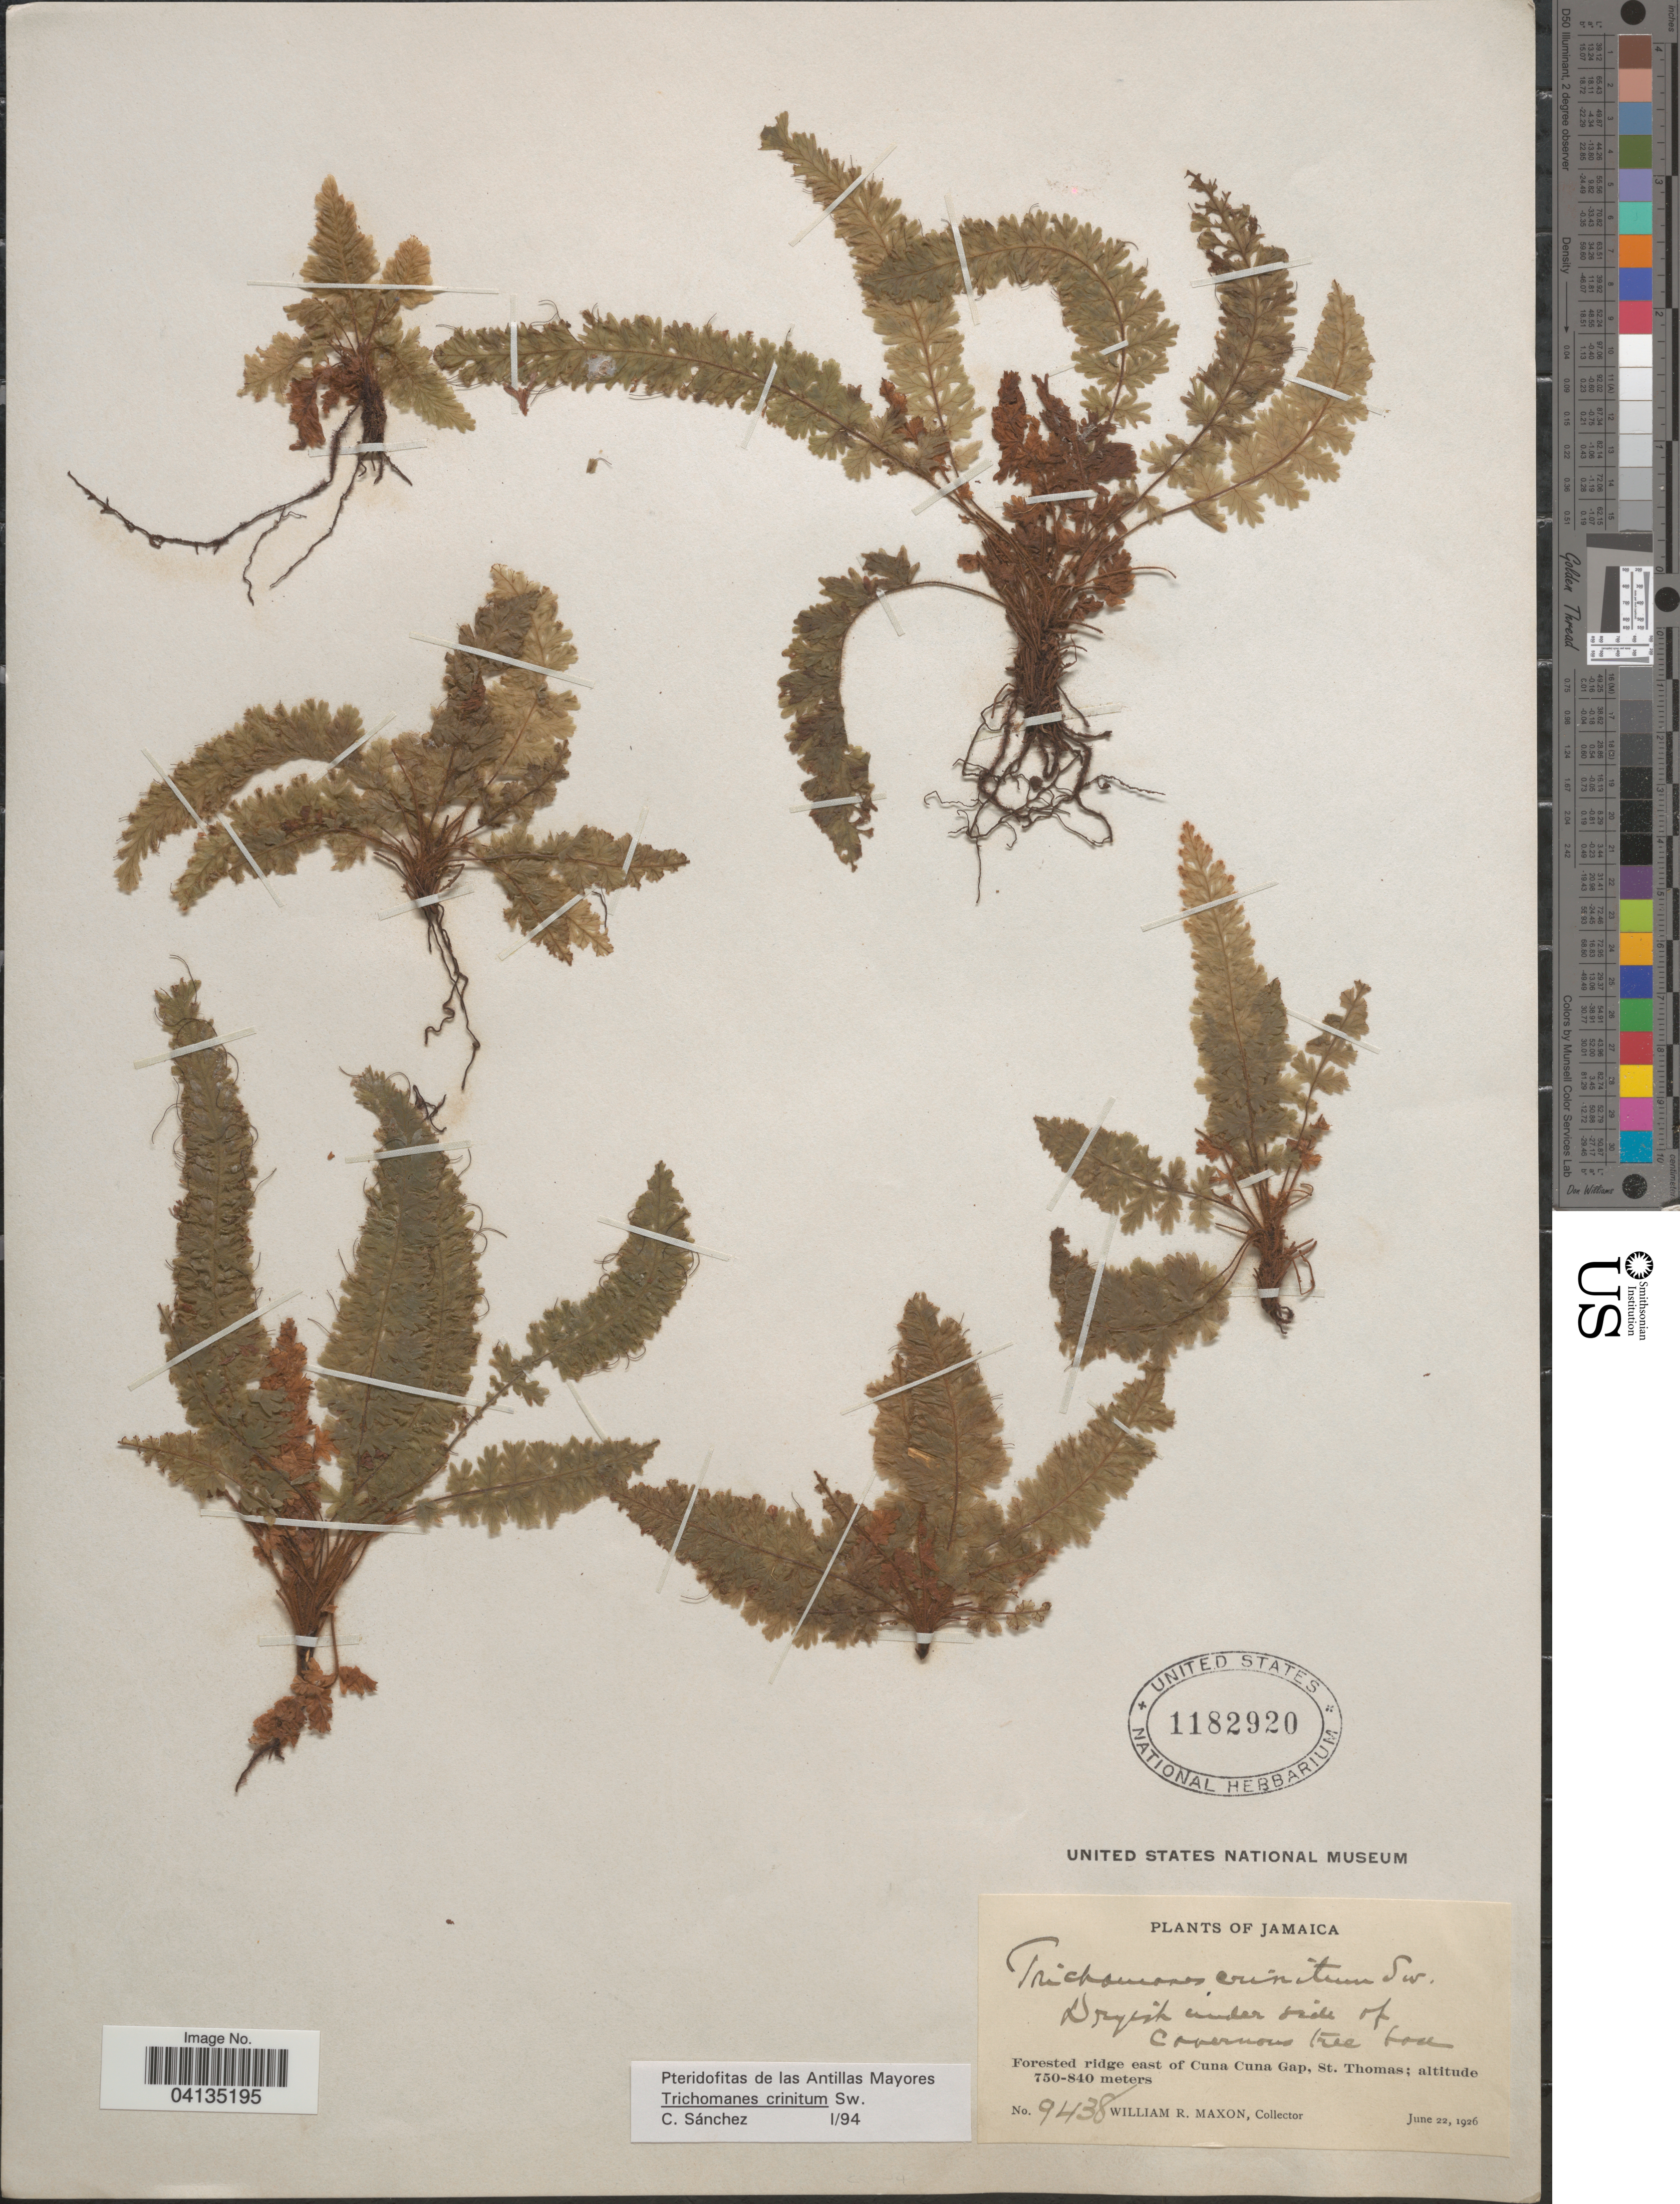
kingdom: Plantae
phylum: Tracheophyta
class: Polypodiopsida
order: Hymenophyllales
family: Hymenophyllaceae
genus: Trichomanes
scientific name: Trichomanes crinitum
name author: Sw.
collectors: W. R. Maxon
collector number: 9438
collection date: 1926-06-22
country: Jamaica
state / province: Saint Thomas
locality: Forested ridge east of Cuna Cuna Gap.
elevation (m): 750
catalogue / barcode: US 1182920